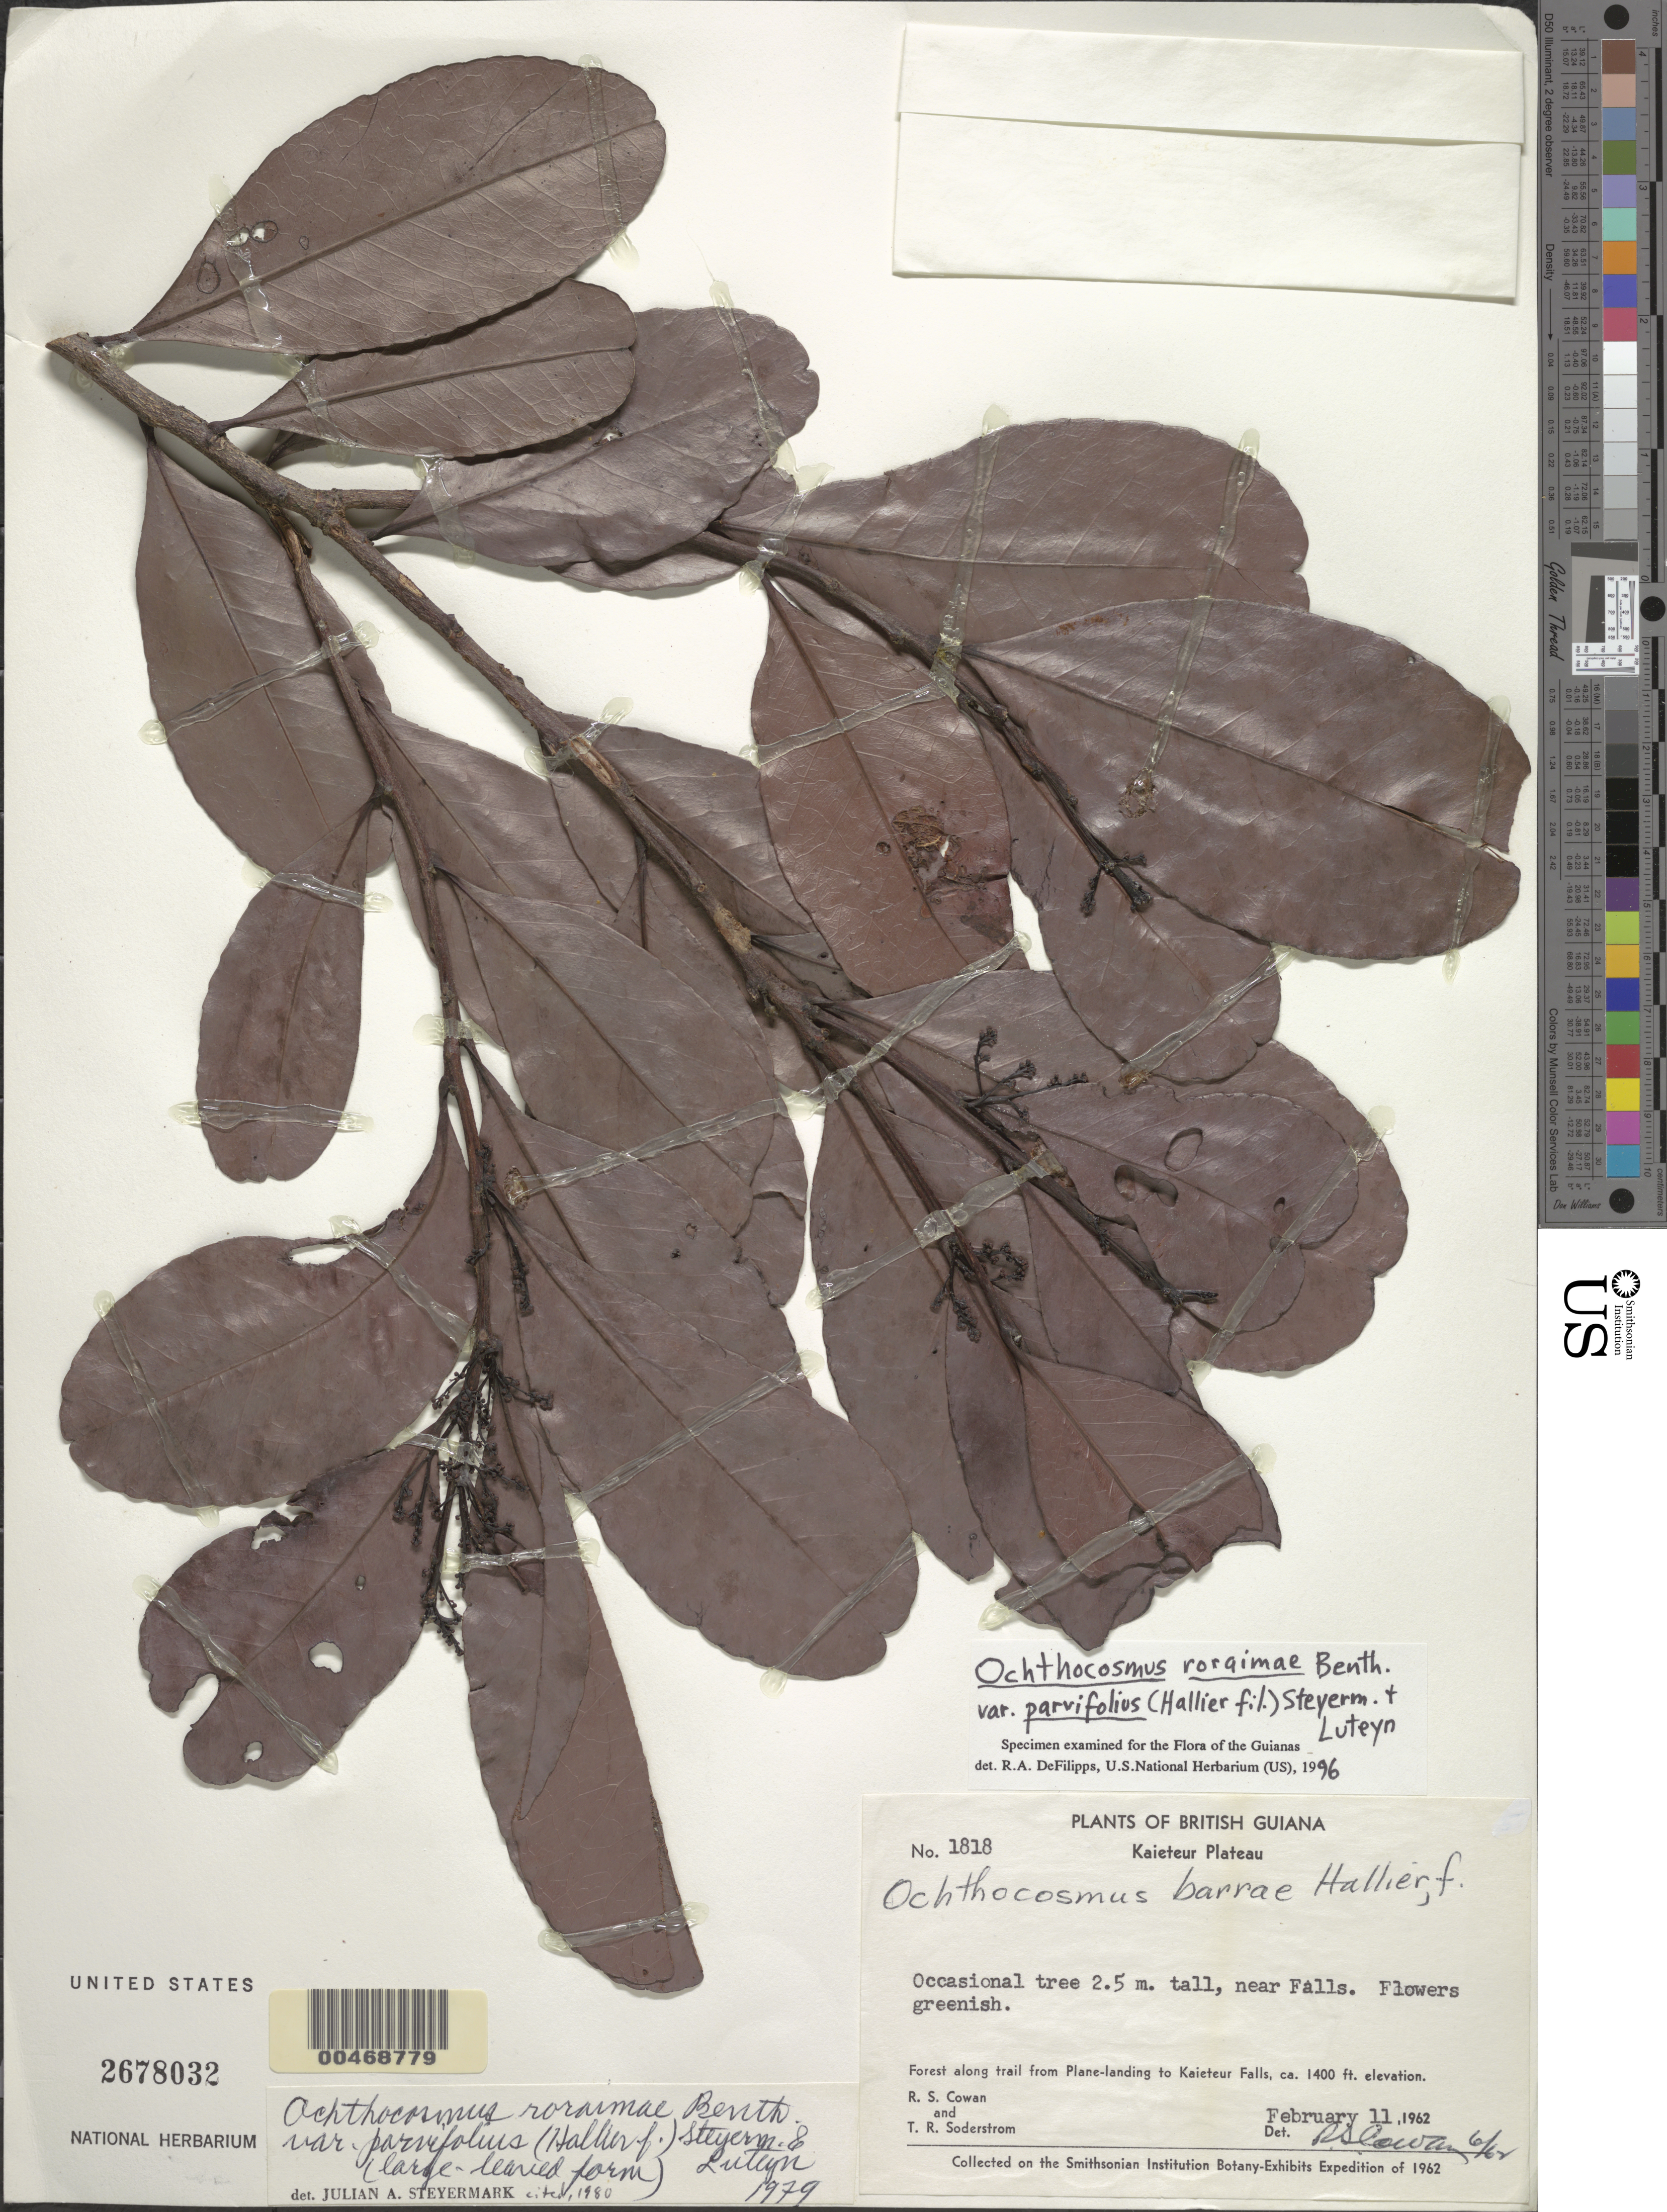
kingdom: Plantae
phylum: Tracheophyta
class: Magnoliopsida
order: Malpighiales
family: Ixonanthaceae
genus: Ochthocosmus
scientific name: Ochthocosmus roraimae var. parvifolius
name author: (Hallier f.) Steyerm.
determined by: DeFilipps, R. A.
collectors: R. S. Cowan & T. R. Soderstrom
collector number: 1818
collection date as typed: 11-Feb-62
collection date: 1962-02-11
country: Guyana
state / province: Potaro-Siparuni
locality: Kaieteur Plateau, along trail from plane landing to Kaieteur Falls; near the Falls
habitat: Forest along road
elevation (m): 427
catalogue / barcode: US 2678032